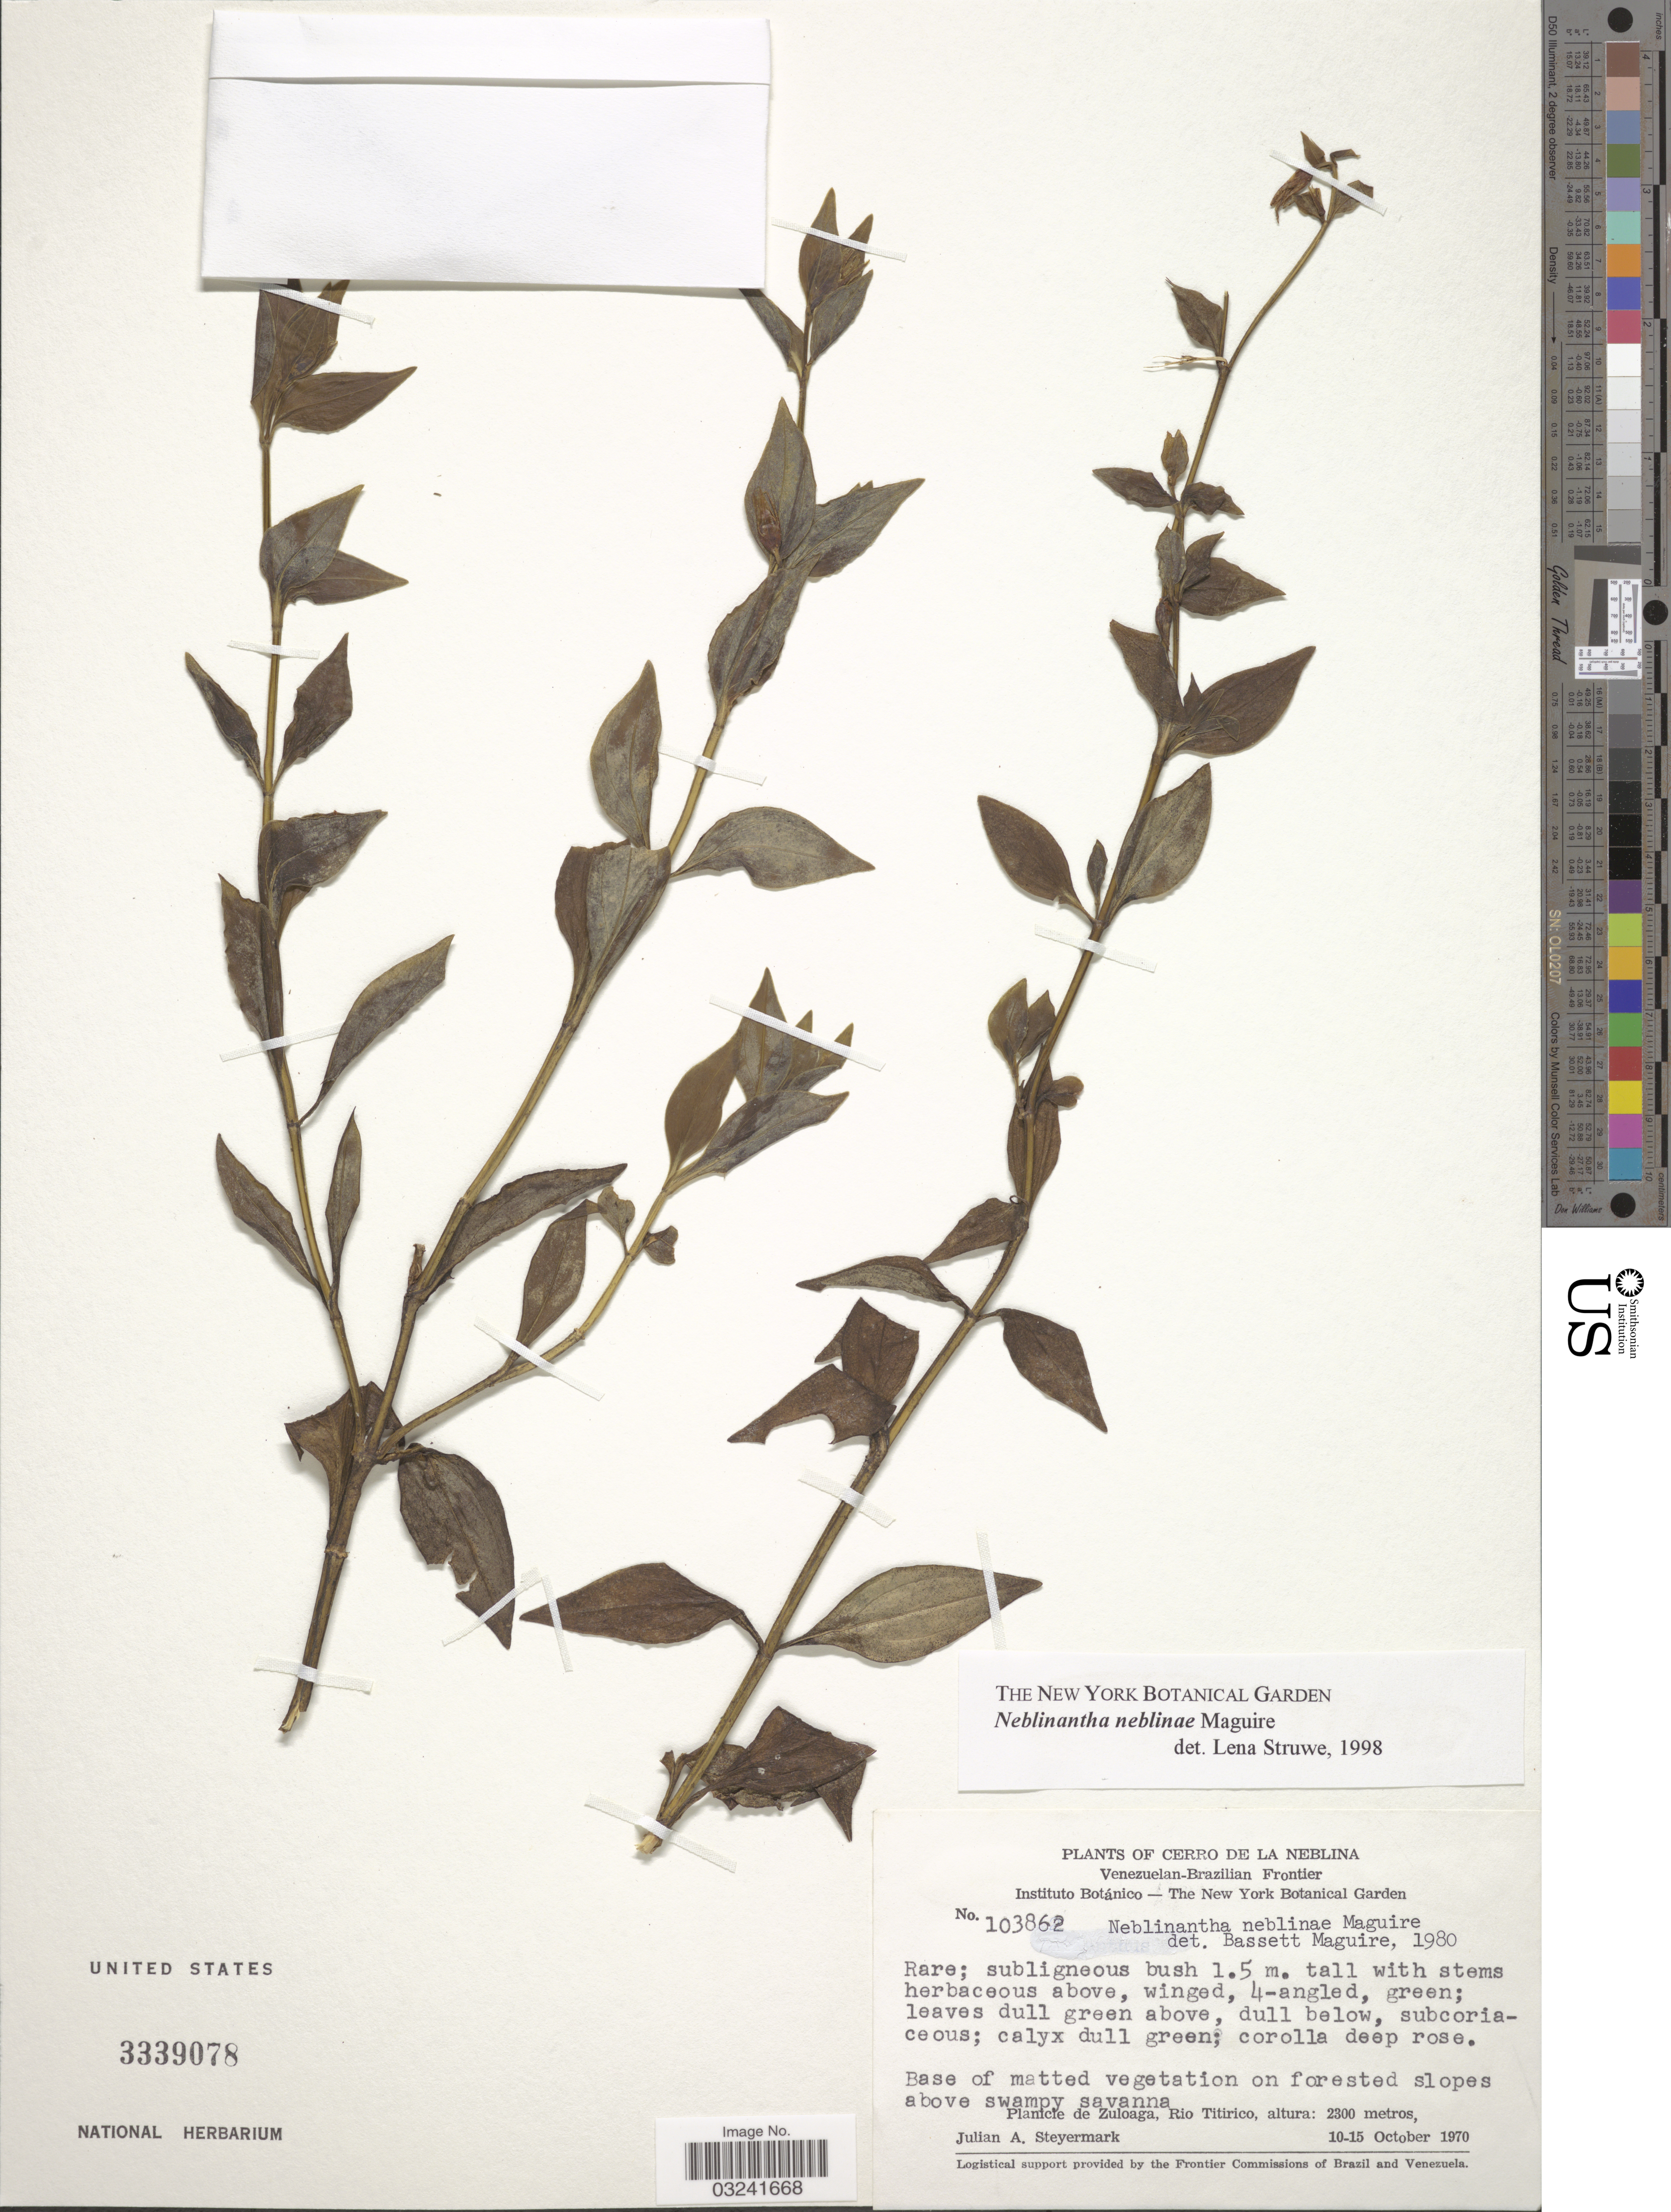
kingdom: Plantae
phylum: Tracheophyta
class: Magnoliopsida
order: Gentianales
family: Gentianaceae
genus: Neblinantha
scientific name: Neblinantha neblinae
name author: Maguire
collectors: J. Steyermark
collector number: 103862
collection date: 1970-10-10/1970-10-15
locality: Cerro de la Neblina, Venezuelan-Brazilian Frontier, Planicie de Zuloaga, Rio Titirico.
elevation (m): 2300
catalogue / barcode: US 3339078